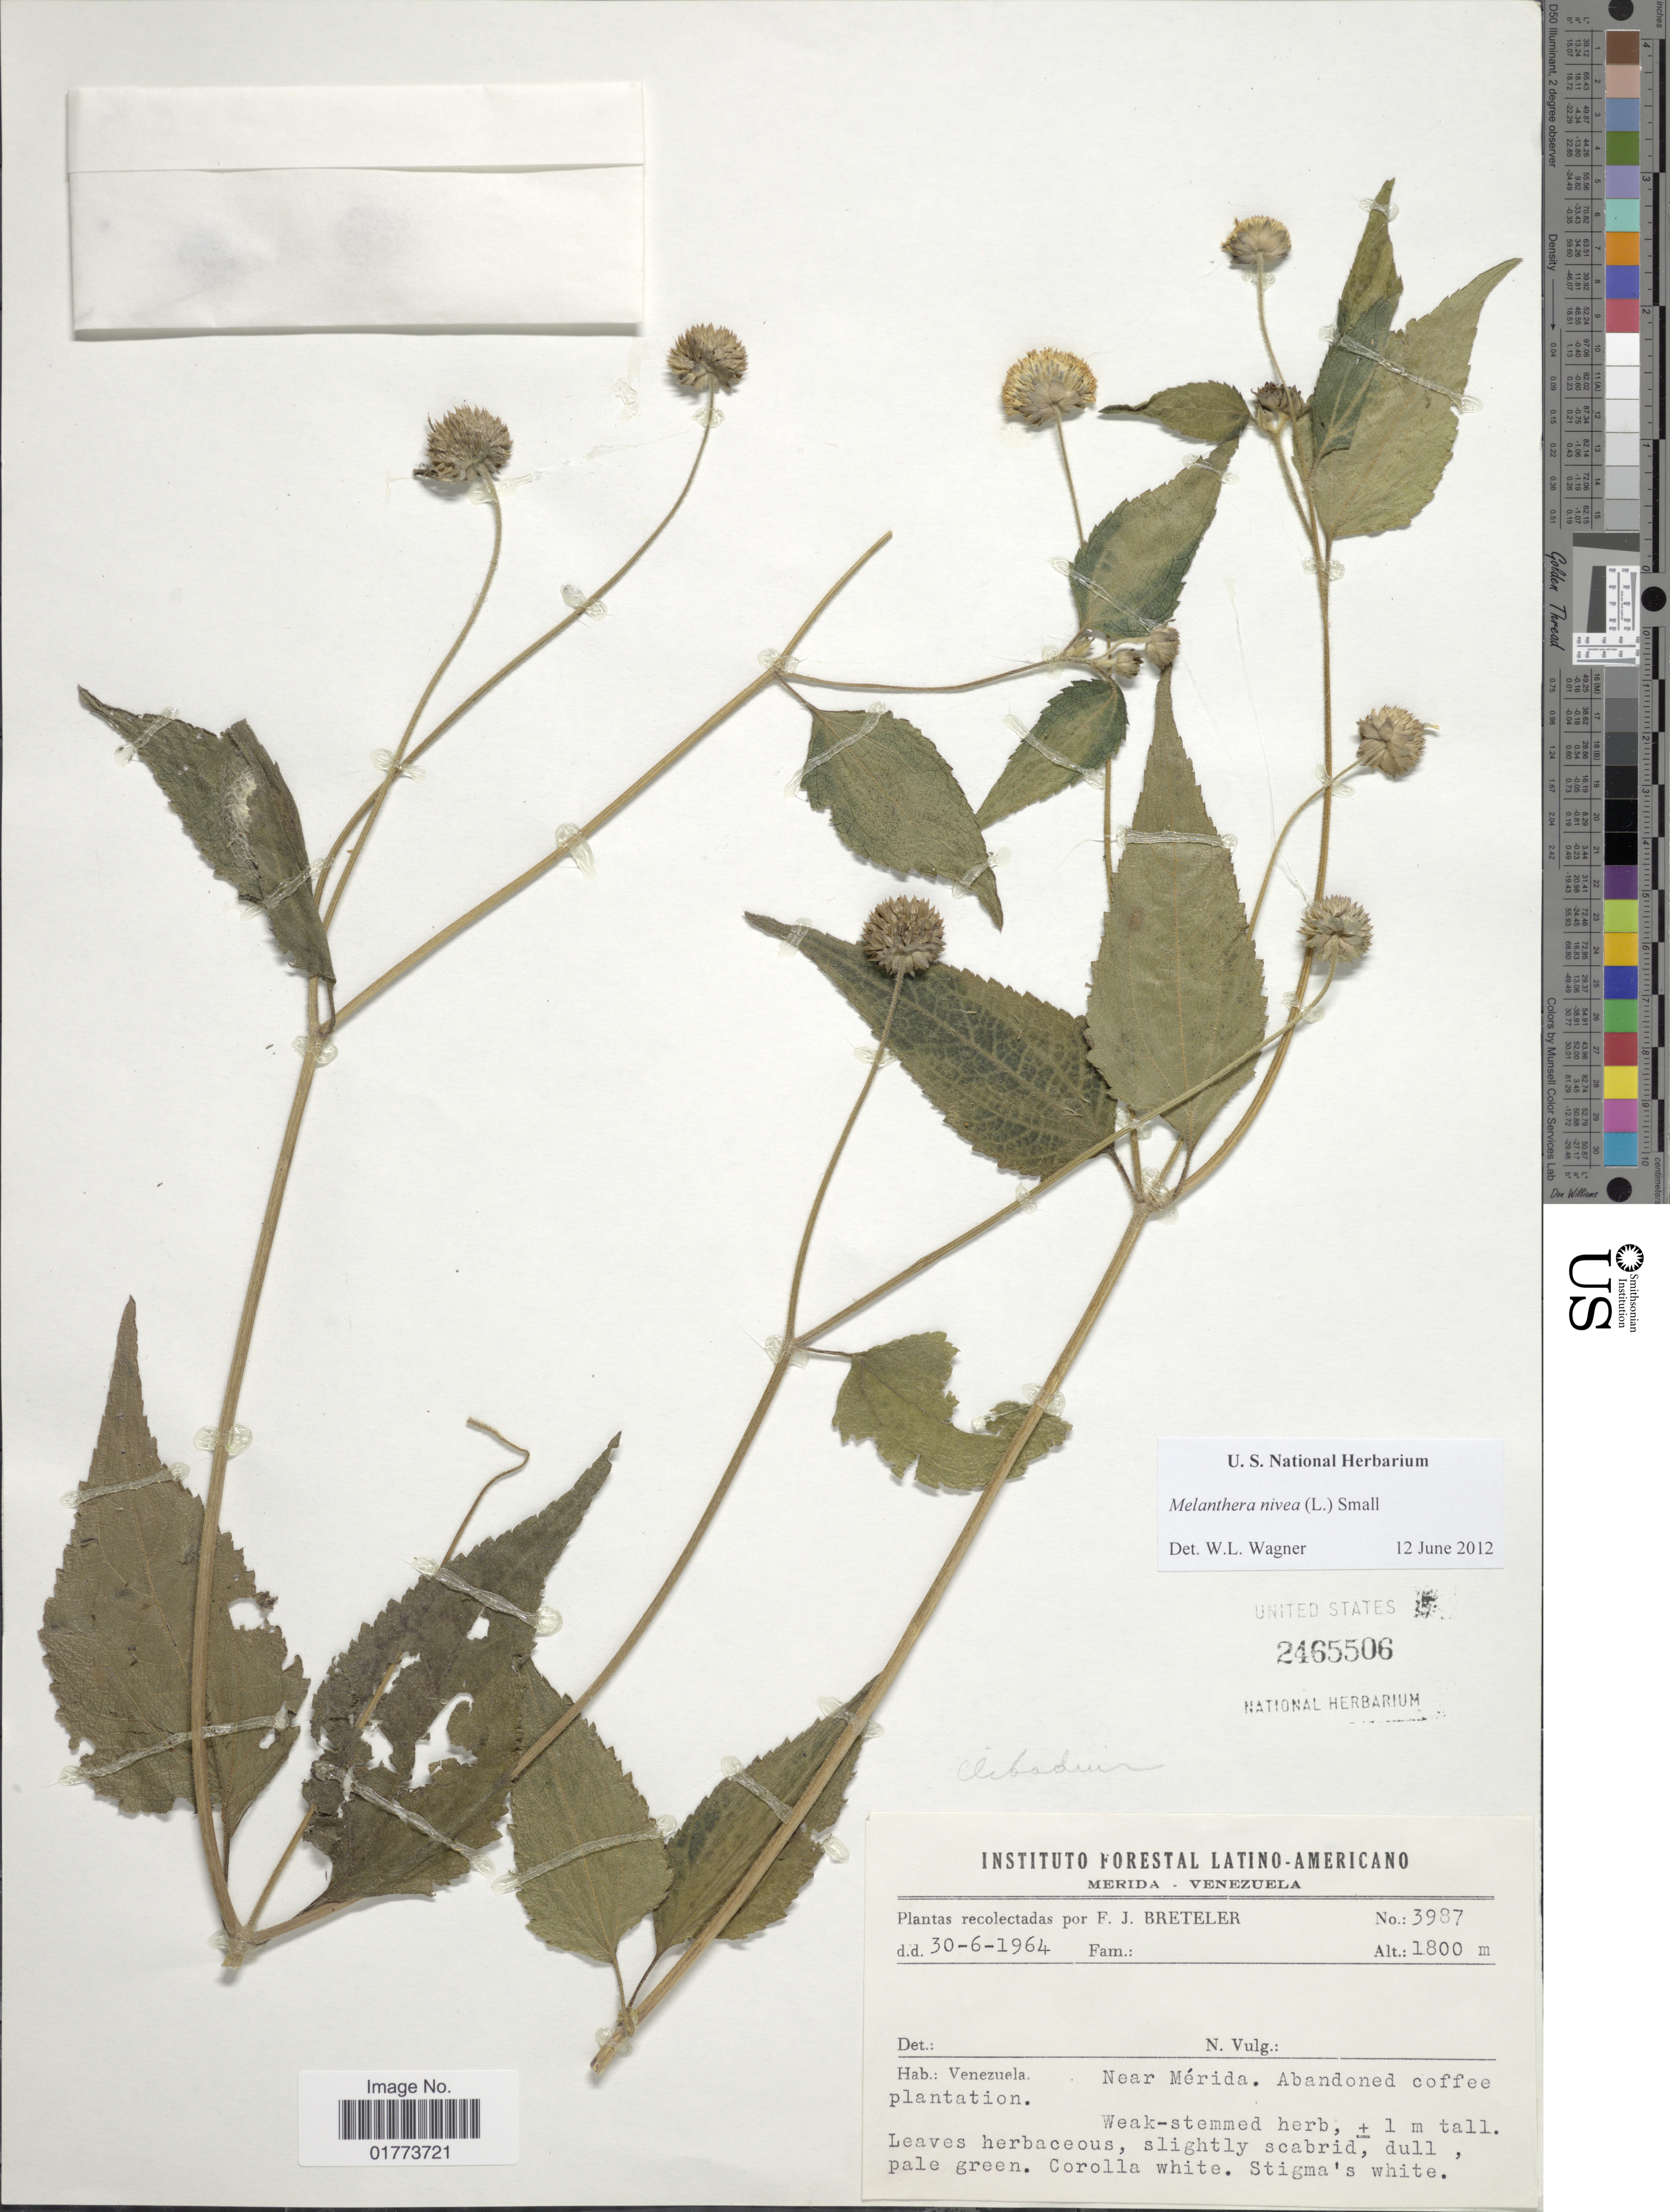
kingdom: Plantae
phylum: Tracheophyta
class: Magnoliopsida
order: Asterales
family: Asteraceae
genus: Melanthera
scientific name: Melanthera nivea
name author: (L.) Small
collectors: F. J. Breteler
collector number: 3987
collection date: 1964-06-30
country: Venezuela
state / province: Mérida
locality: Near Merida. Abandoned coffe plantation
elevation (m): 1800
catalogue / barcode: US 2465506